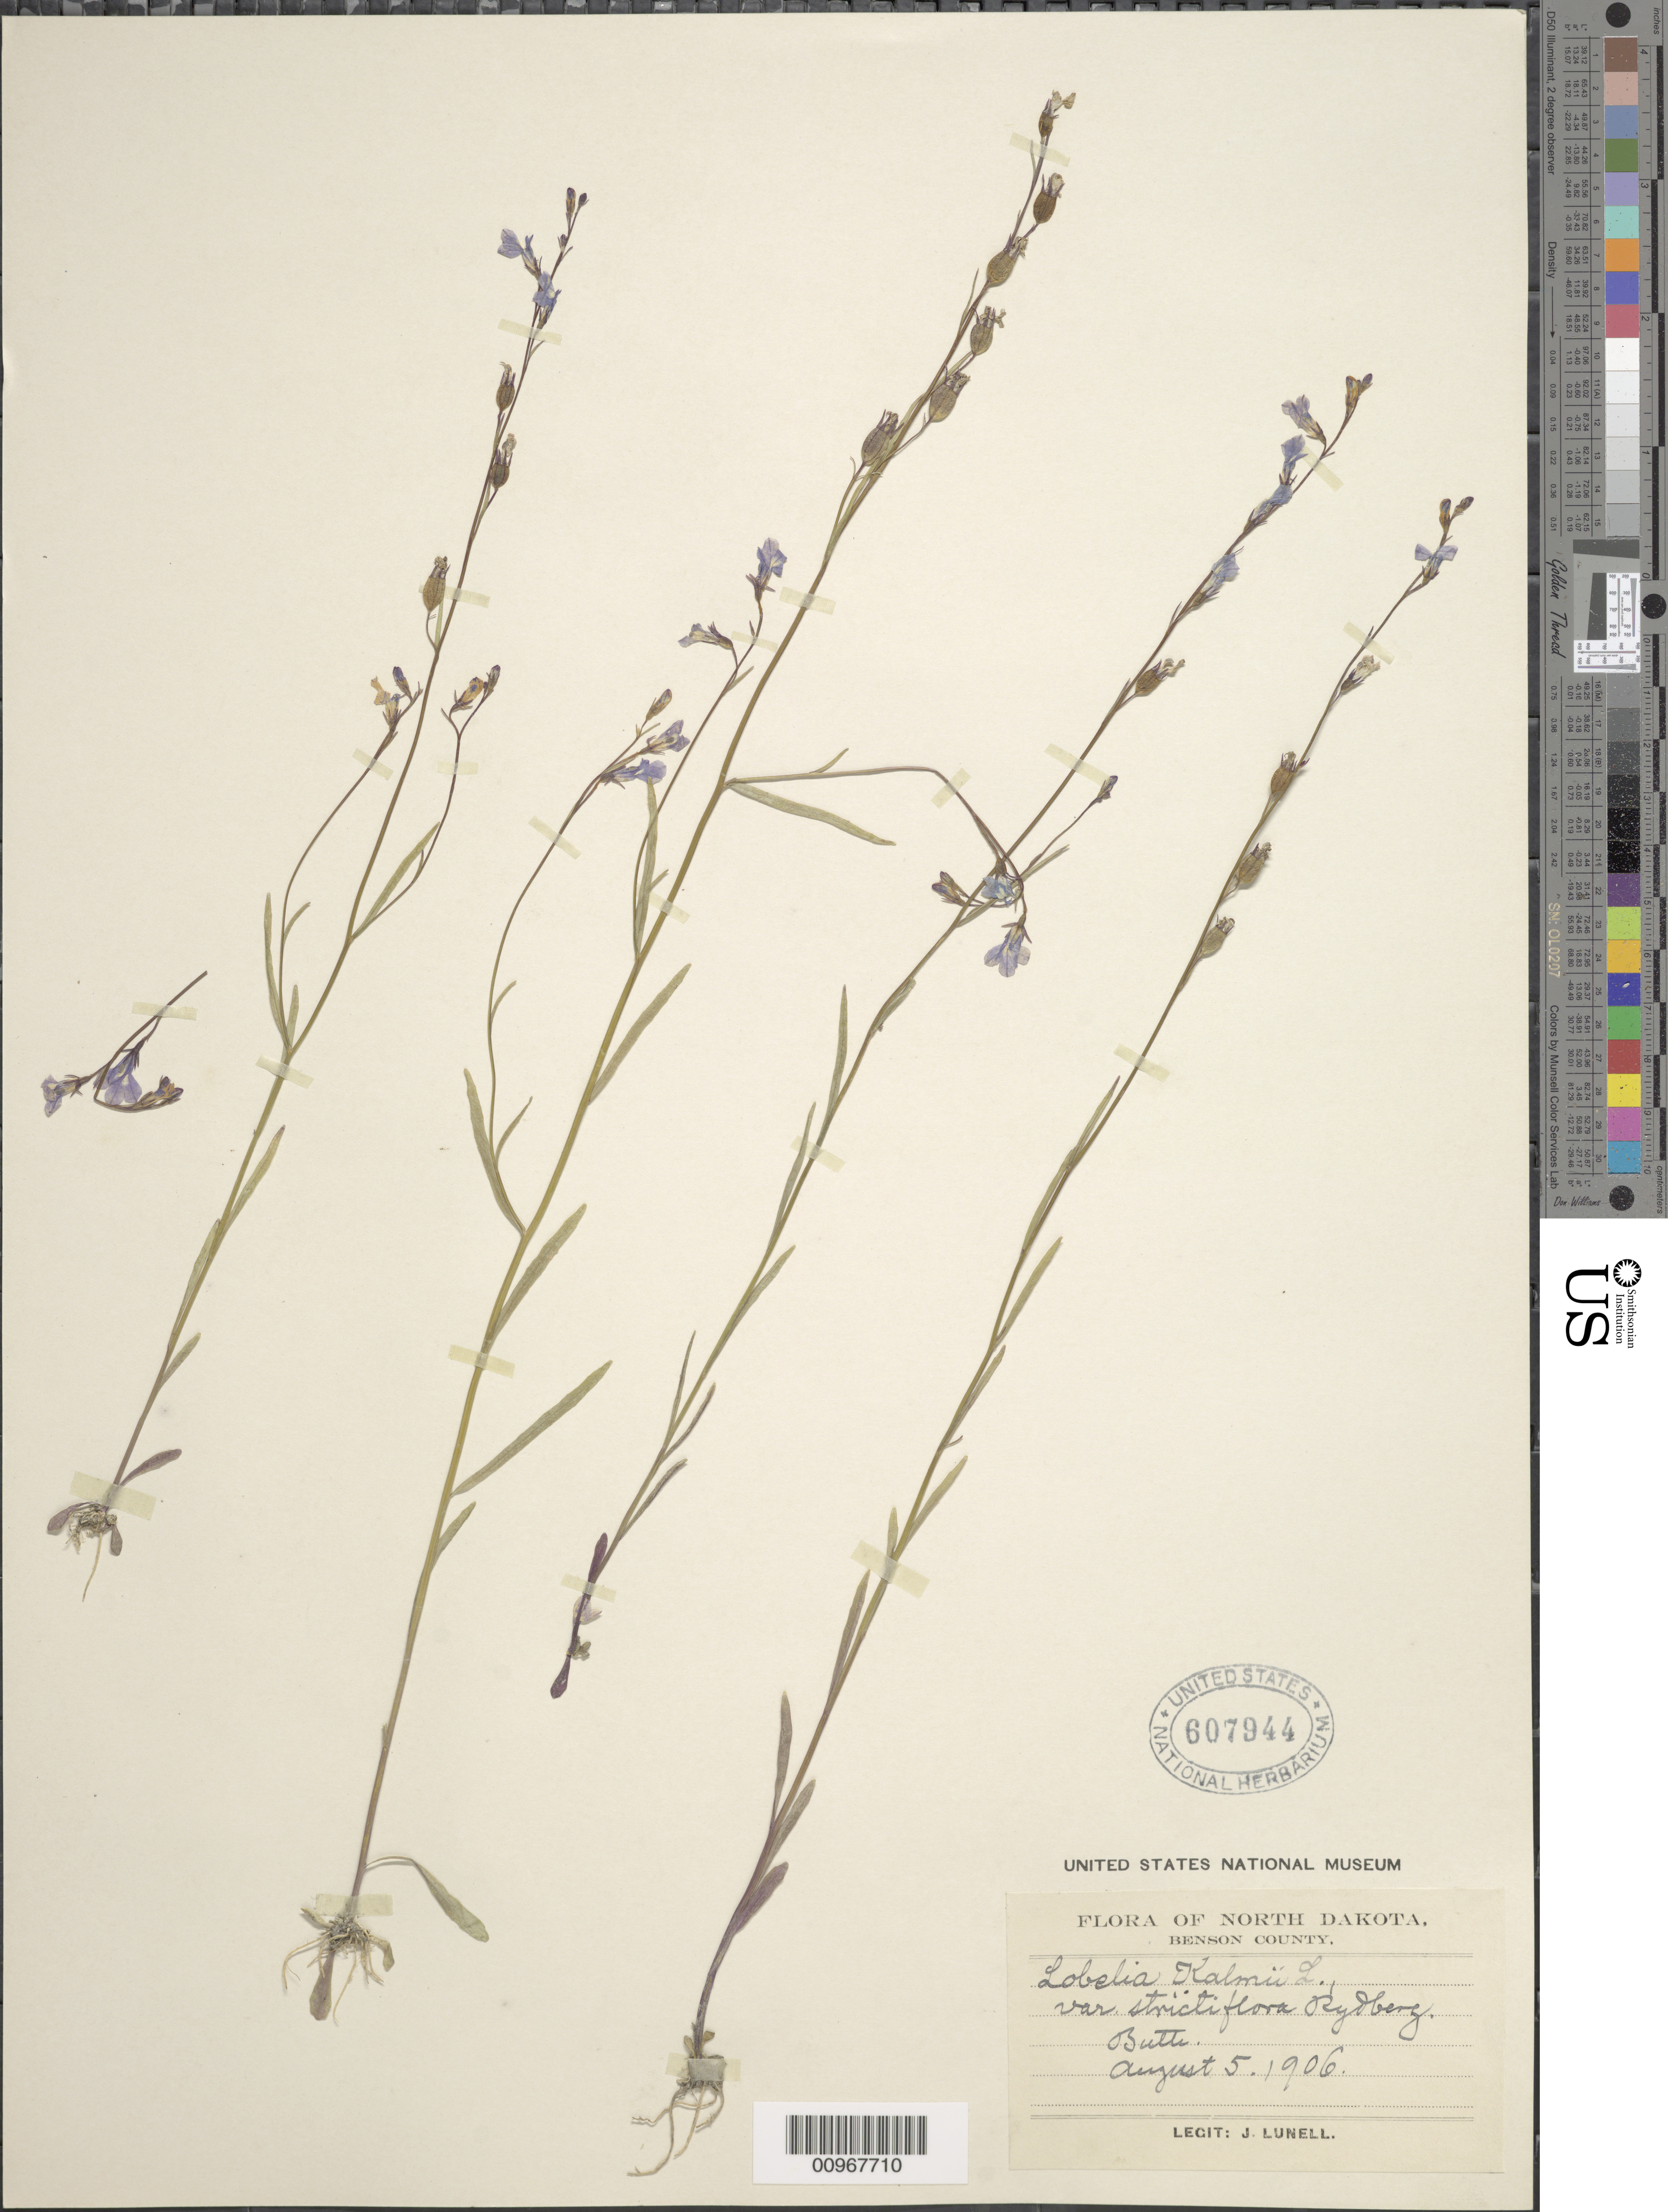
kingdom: Plantae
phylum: Tracheophyta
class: Magnoliopsida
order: Asterales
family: Campanulaceae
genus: Lobelia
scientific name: Lobelia kalmii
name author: L.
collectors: J. Lunell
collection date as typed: August 5, 1906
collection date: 1906-08-05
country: United States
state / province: North Dakota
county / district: Benson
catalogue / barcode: US 607944